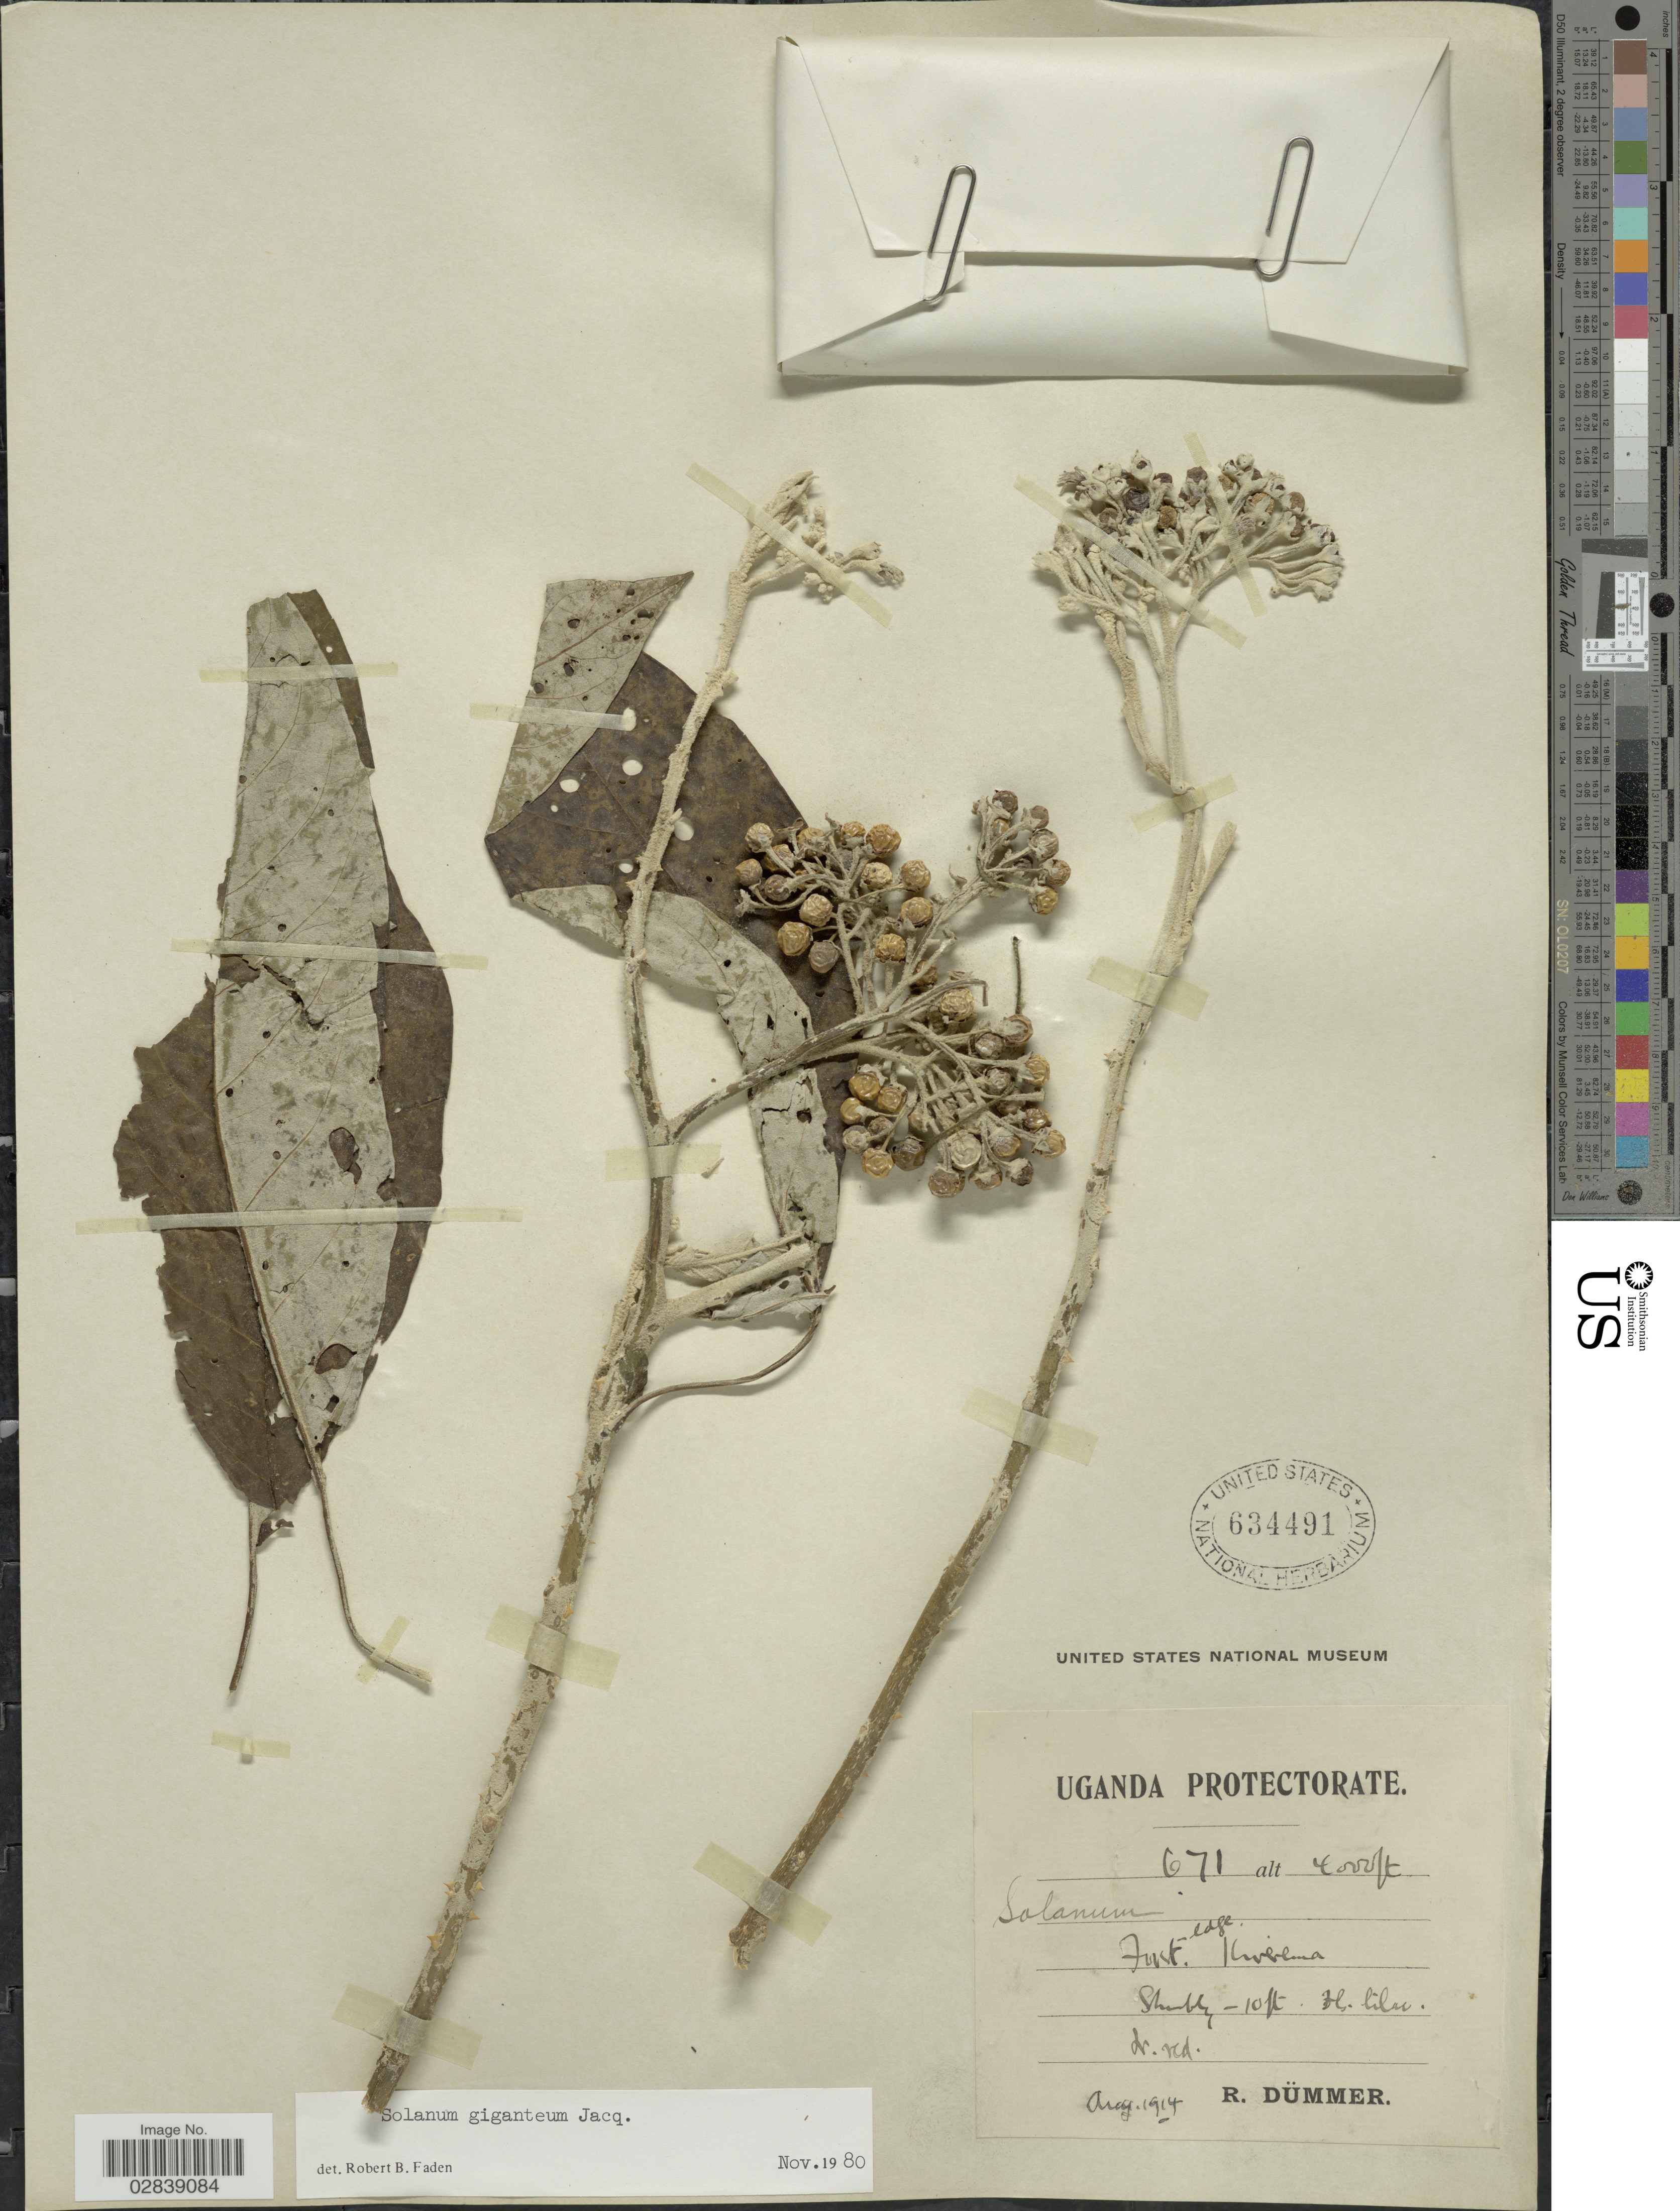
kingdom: Plantae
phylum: Tracheophyta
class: Magnoliopsida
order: Solanales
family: Solanaceae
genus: Solanum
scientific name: Solanum giganteum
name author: Jacq.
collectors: R. A. Dümmer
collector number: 671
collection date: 1914-08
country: Uganda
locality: Uganda Protectorate. Forest-edge Kisema.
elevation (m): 1219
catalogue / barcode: US 634491